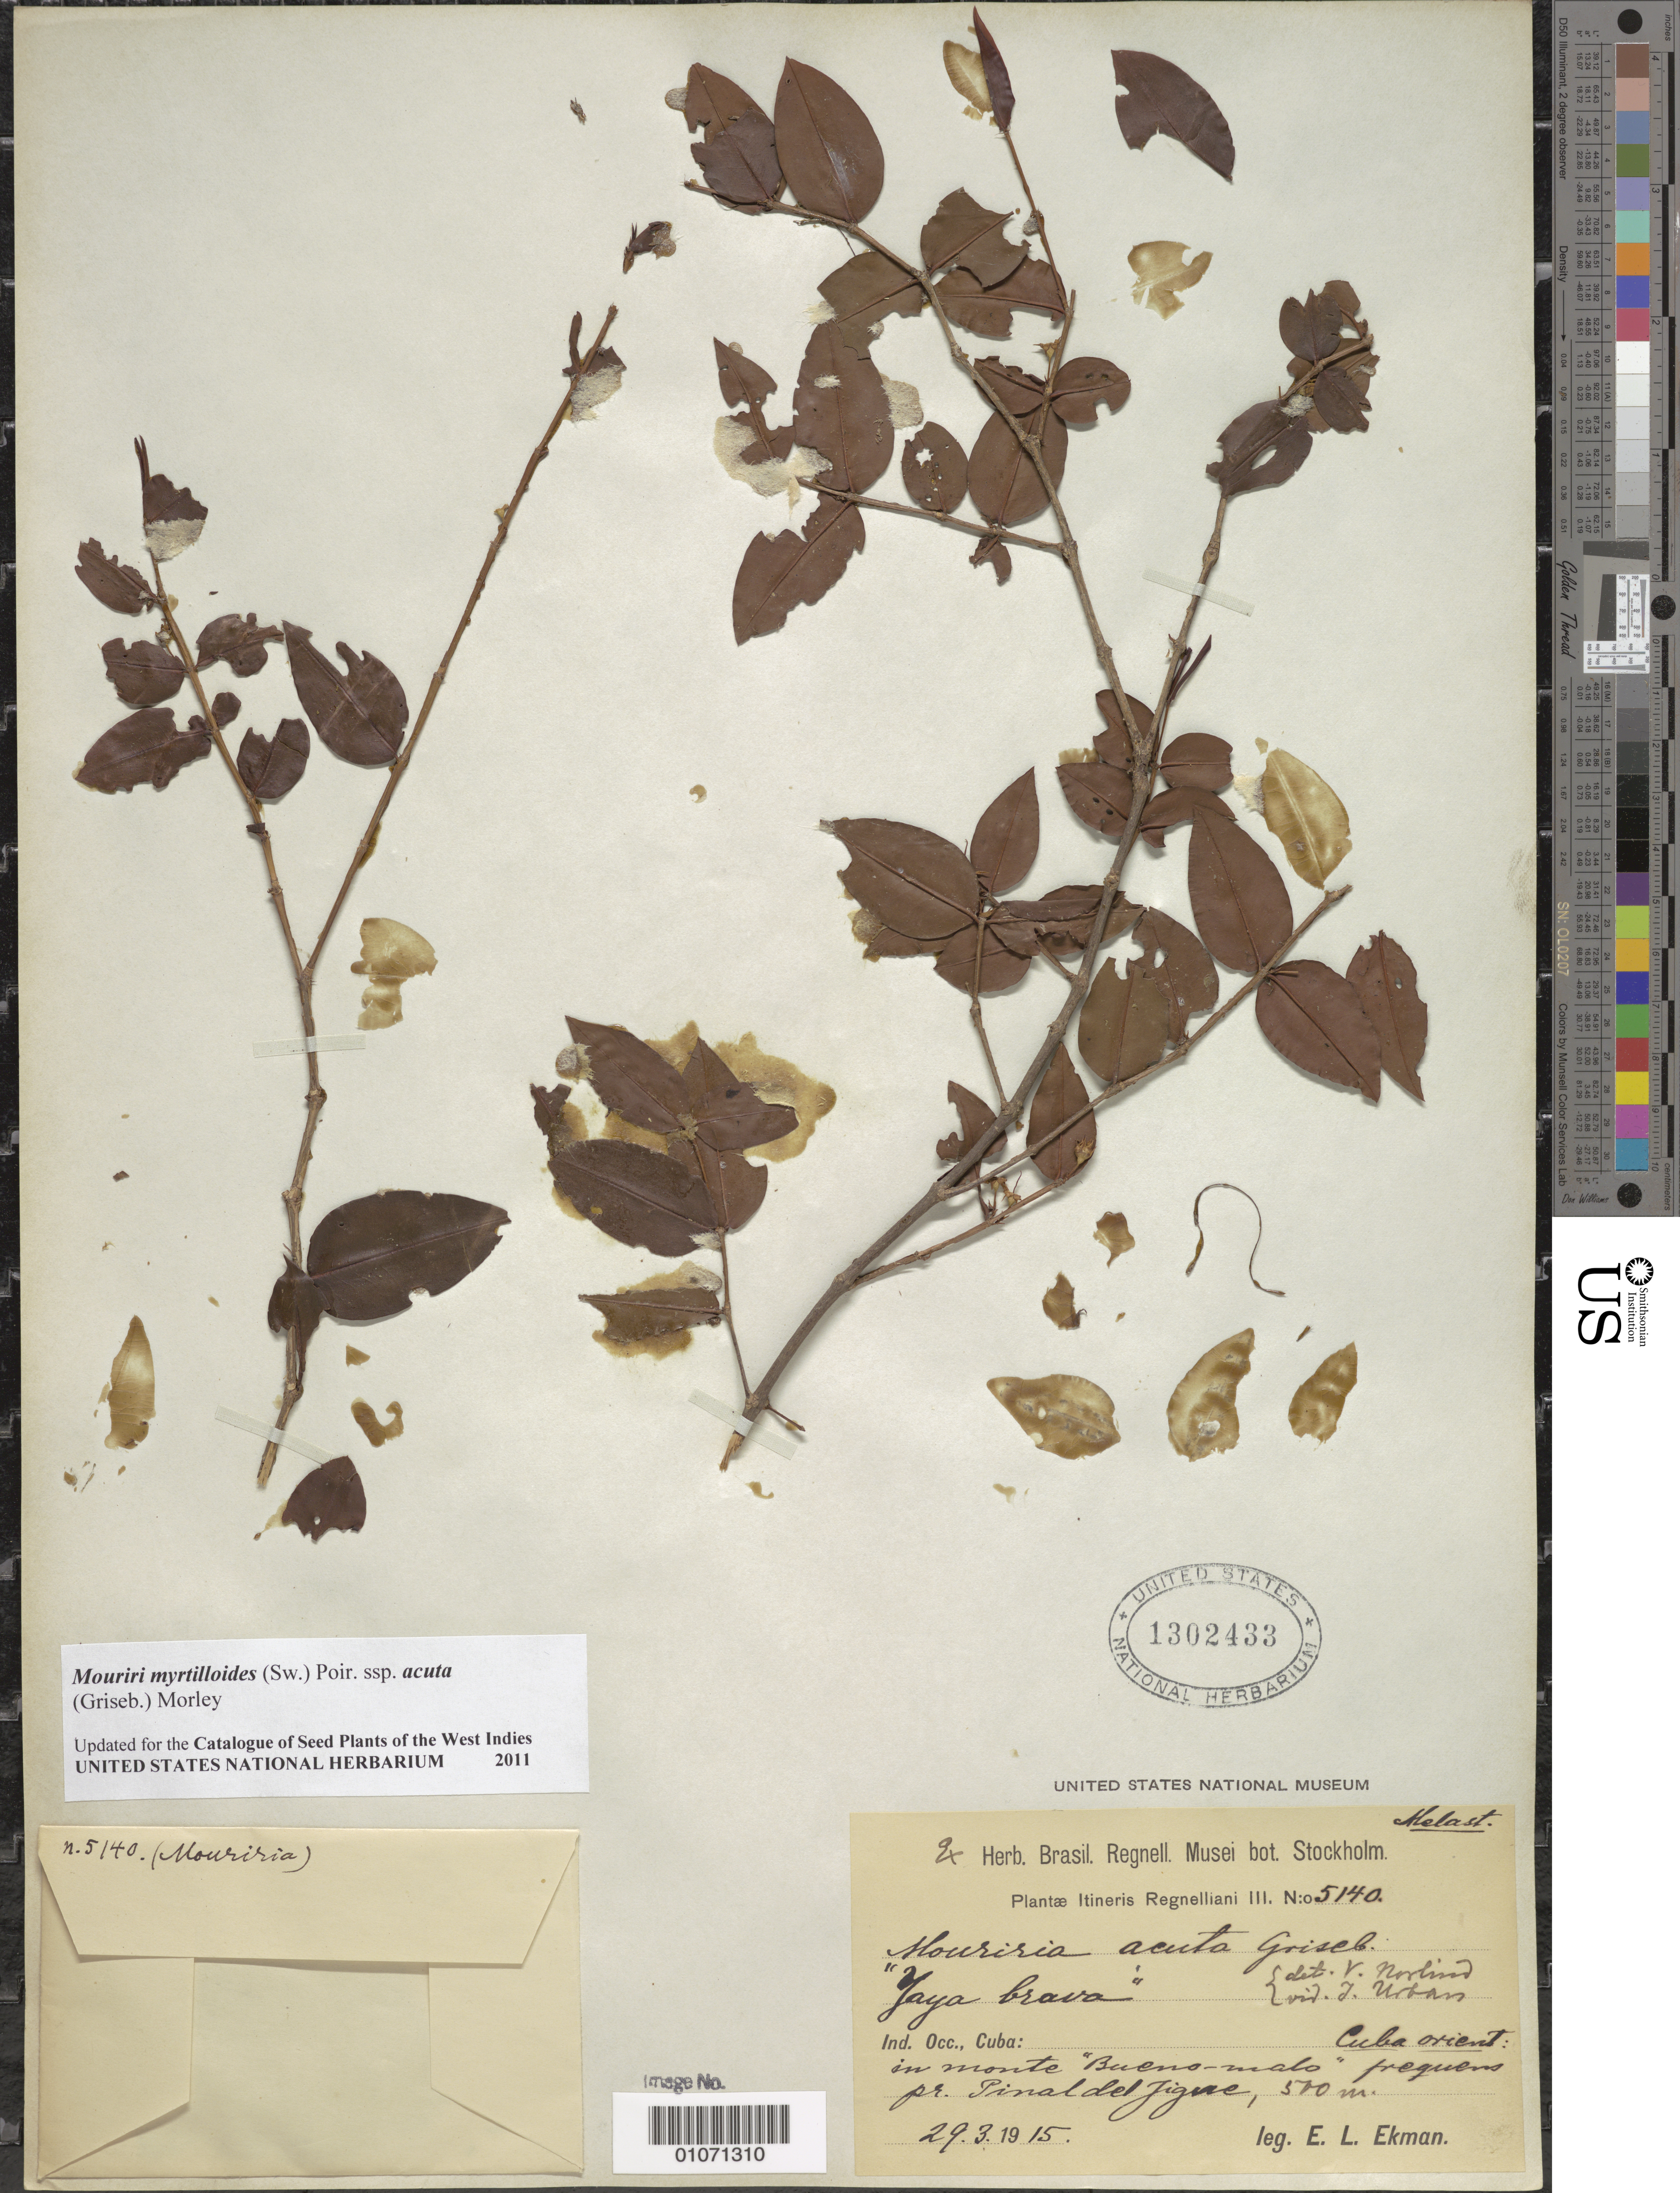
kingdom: Plantae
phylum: Tracheophyta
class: Magnoliopsida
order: Myrtales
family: Melastomataceae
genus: Mouriri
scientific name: Mouriri myrtilloides subsp. acuta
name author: (Griseb.) Morley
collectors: E. L. Ekman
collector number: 5140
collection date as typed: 29 Mar 1915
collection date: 1915-03-29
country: Cuba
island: Cuba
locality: Monte "Buens-malo", Pinar del Jigua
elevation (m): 570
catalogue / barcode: US 1302433